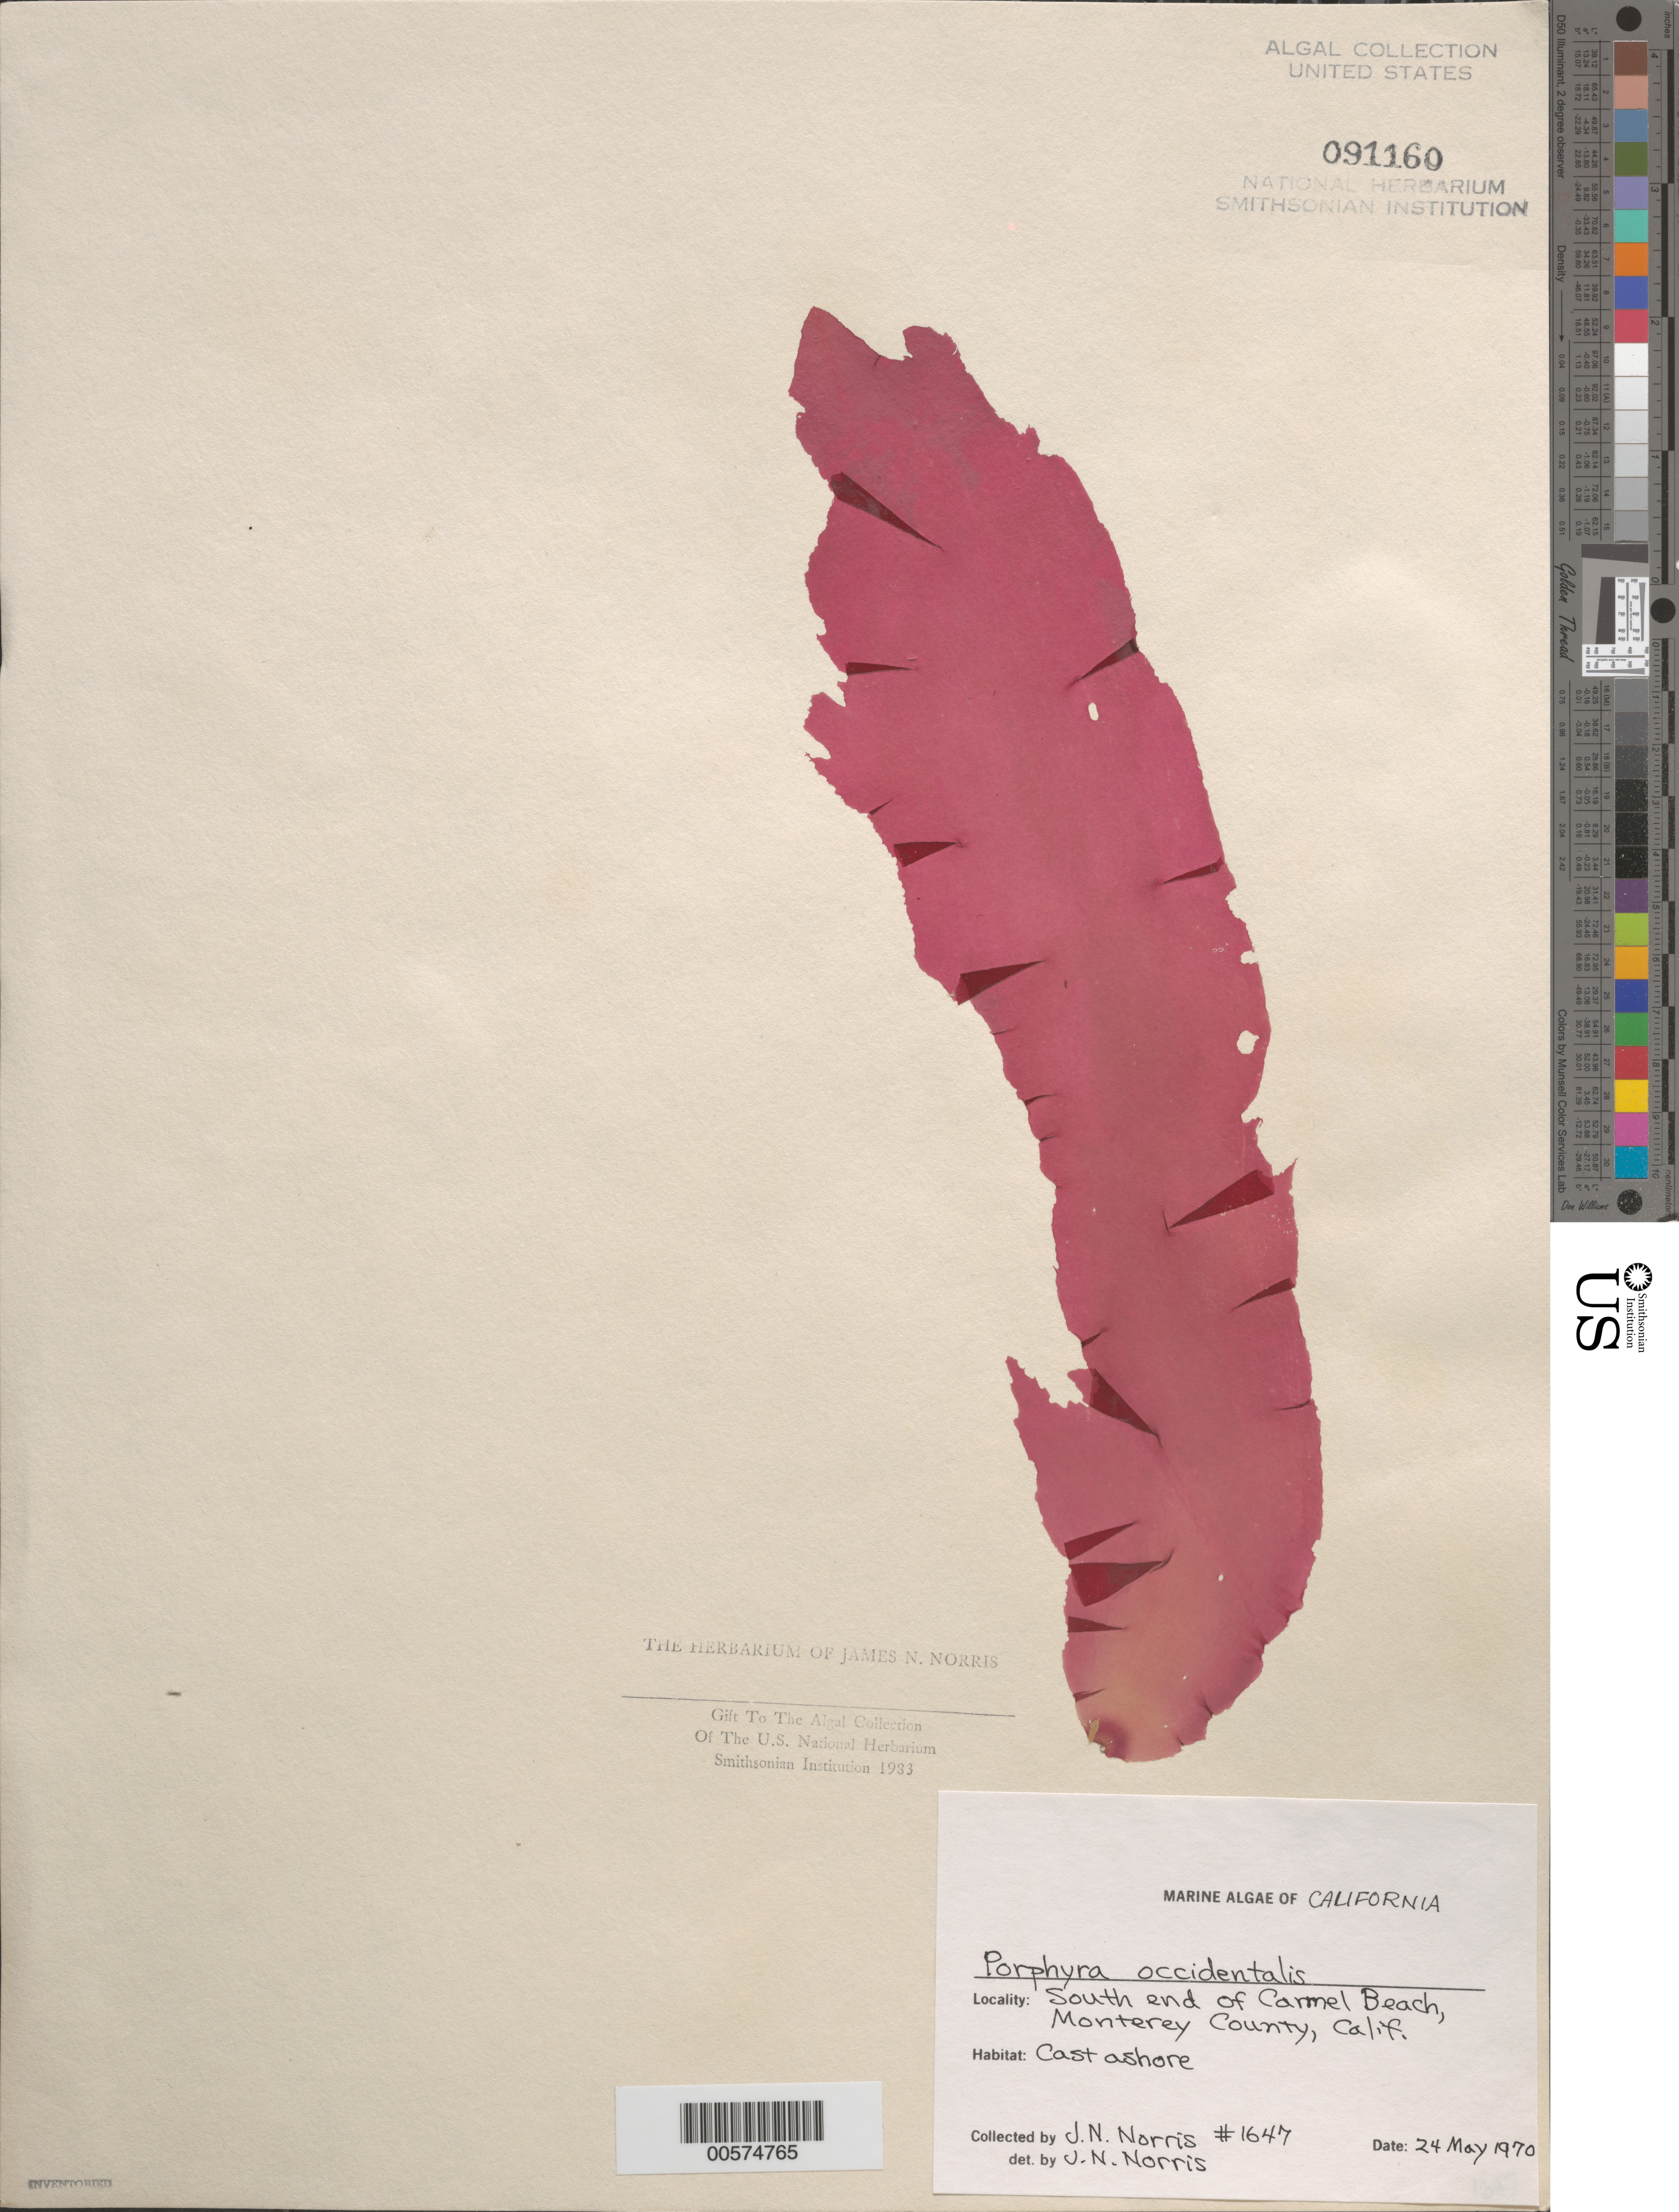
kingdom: Plantae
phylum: Rhodophyta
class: Bangiophyceae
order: Bangiales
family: Bangiaceae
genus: Porphyra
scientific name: Porphyra occidentalis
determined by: Norris, James N.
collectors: J. N. Norris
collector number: JN-1647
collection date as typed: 24 May 1970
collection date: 1970-05-24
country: United States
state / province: California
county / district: Monterey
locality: Carmel Beach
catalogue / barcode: US 91160